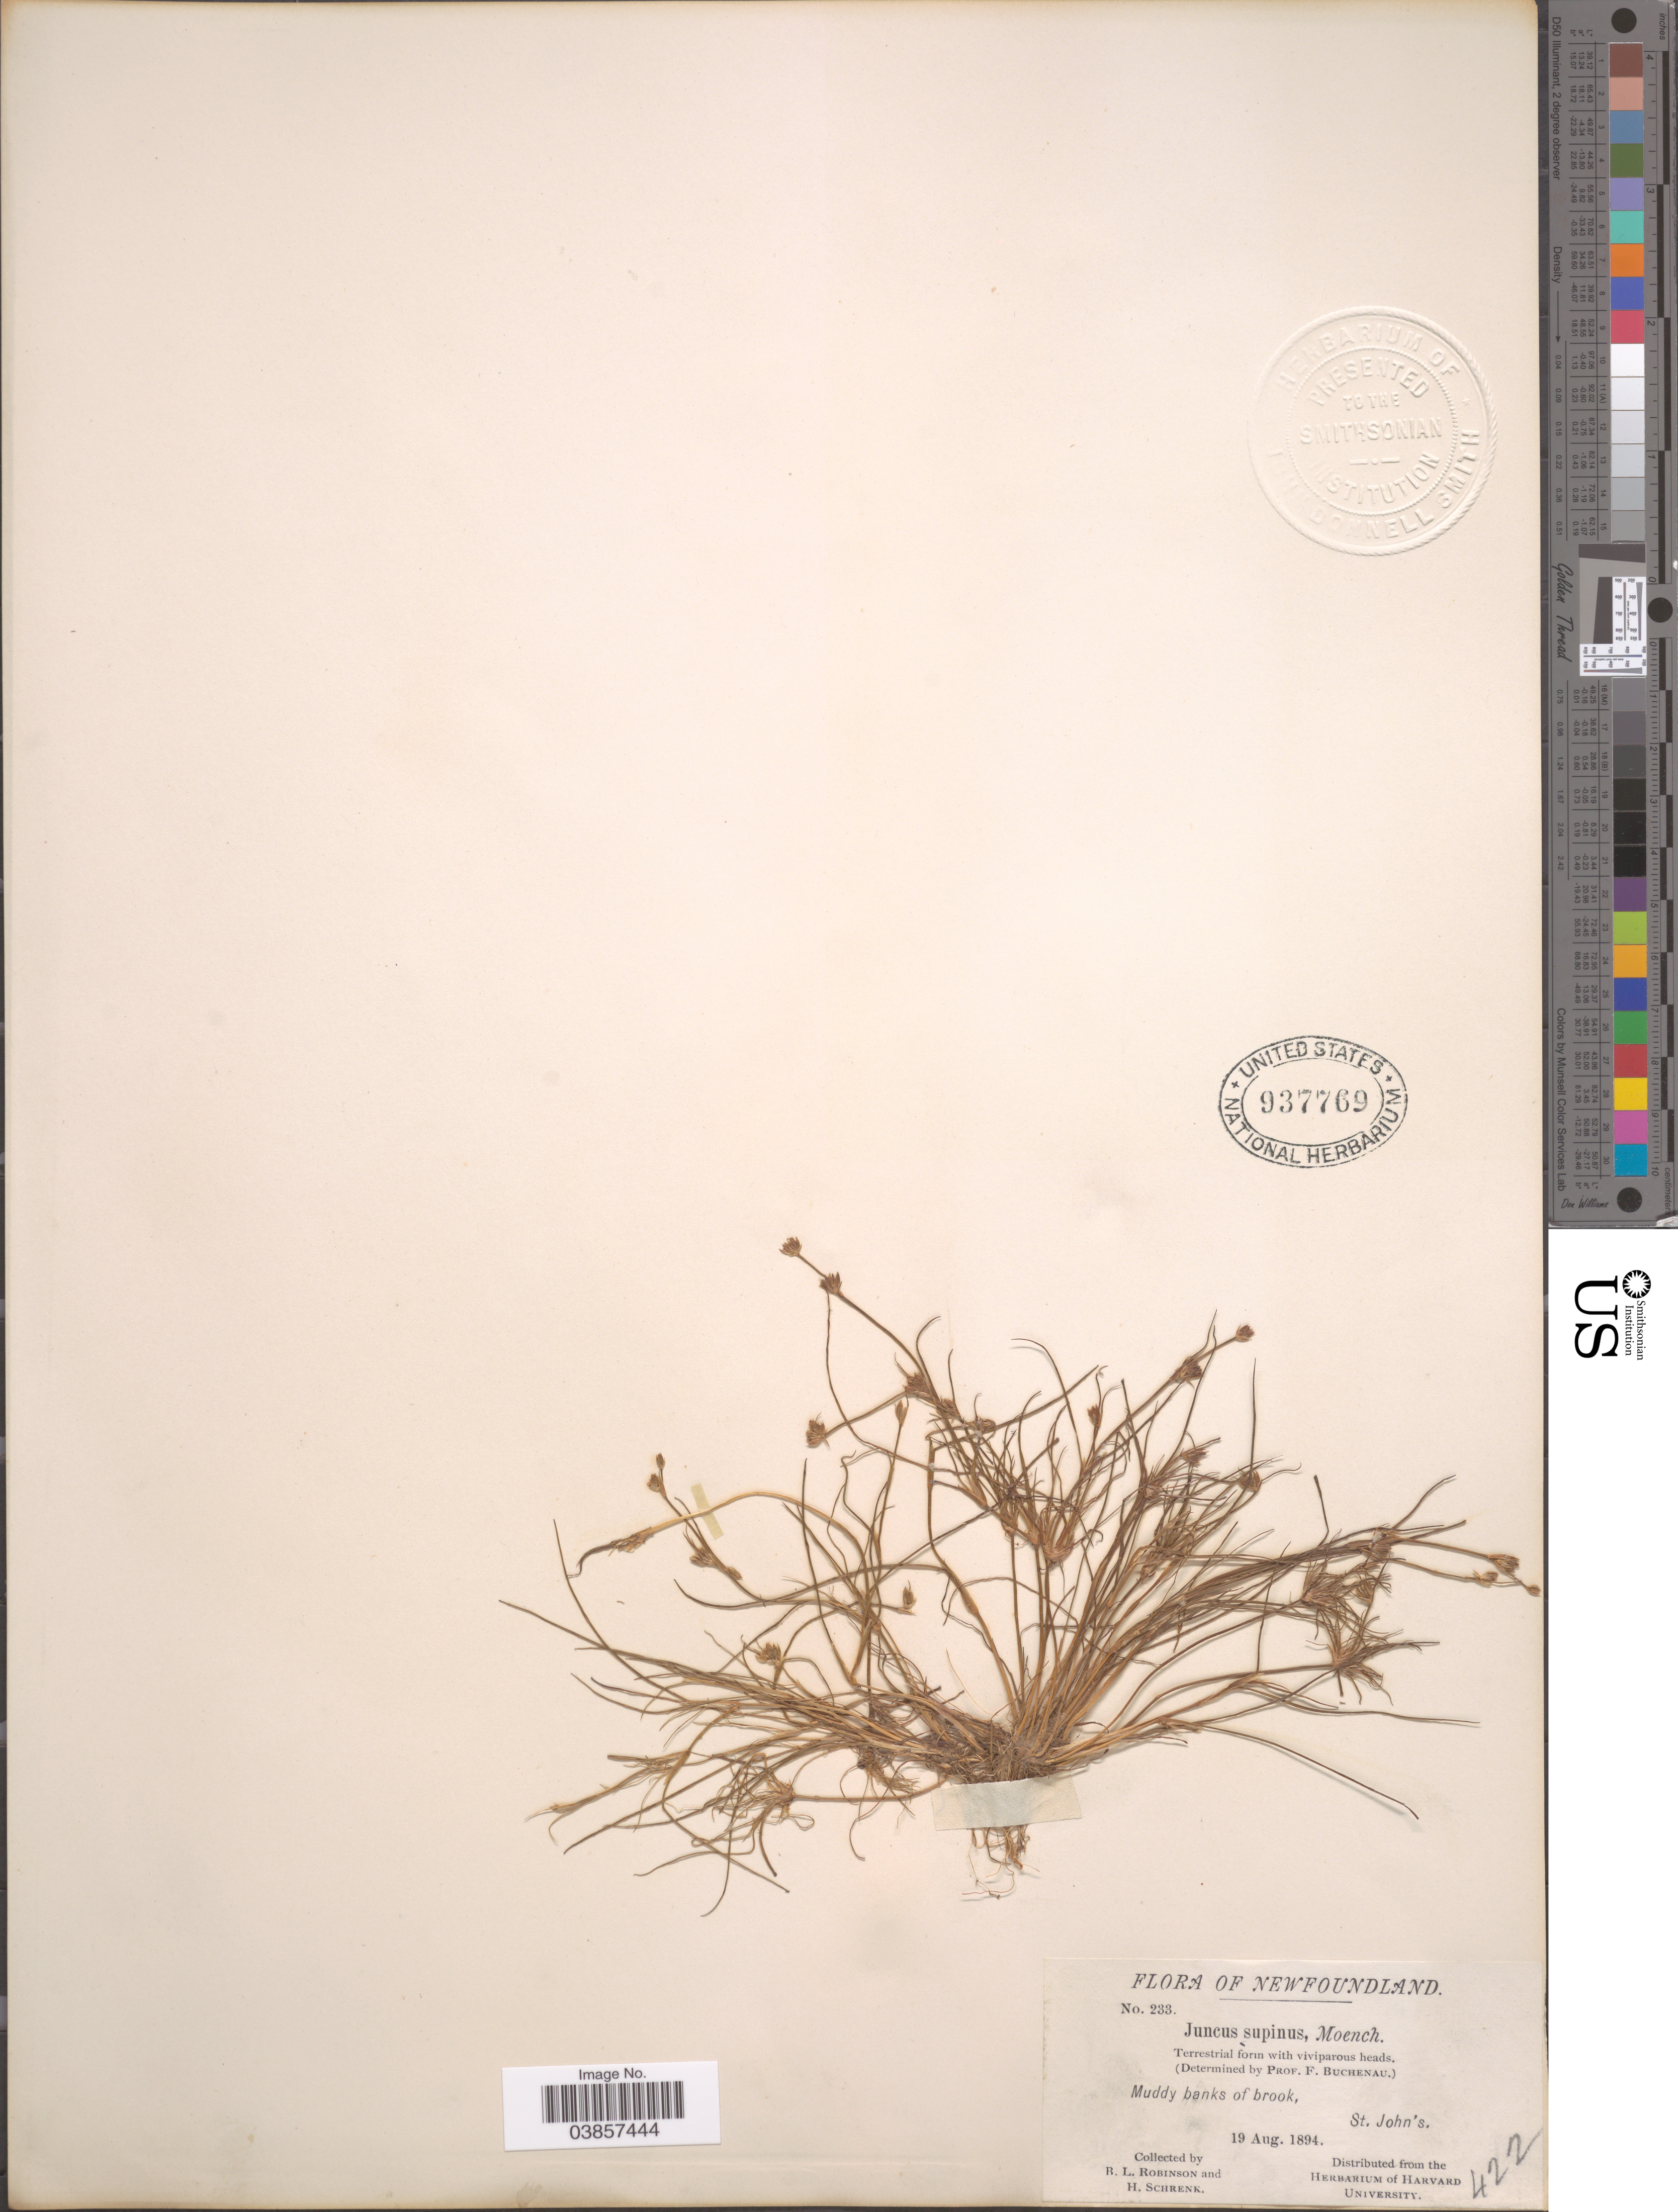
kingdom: Plantae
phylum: Tracheophyta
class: Liliopsida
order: Poales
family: Juncaceae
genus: Juncus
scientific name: Juncus supinus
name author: Moench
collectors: R. L. Robinson & H. Schrenk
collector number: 233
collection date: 1894-08-19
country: Canada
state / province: Newfoundland and Labrador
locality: Muddy banks of brook, St. John's.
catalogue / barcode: US 937769